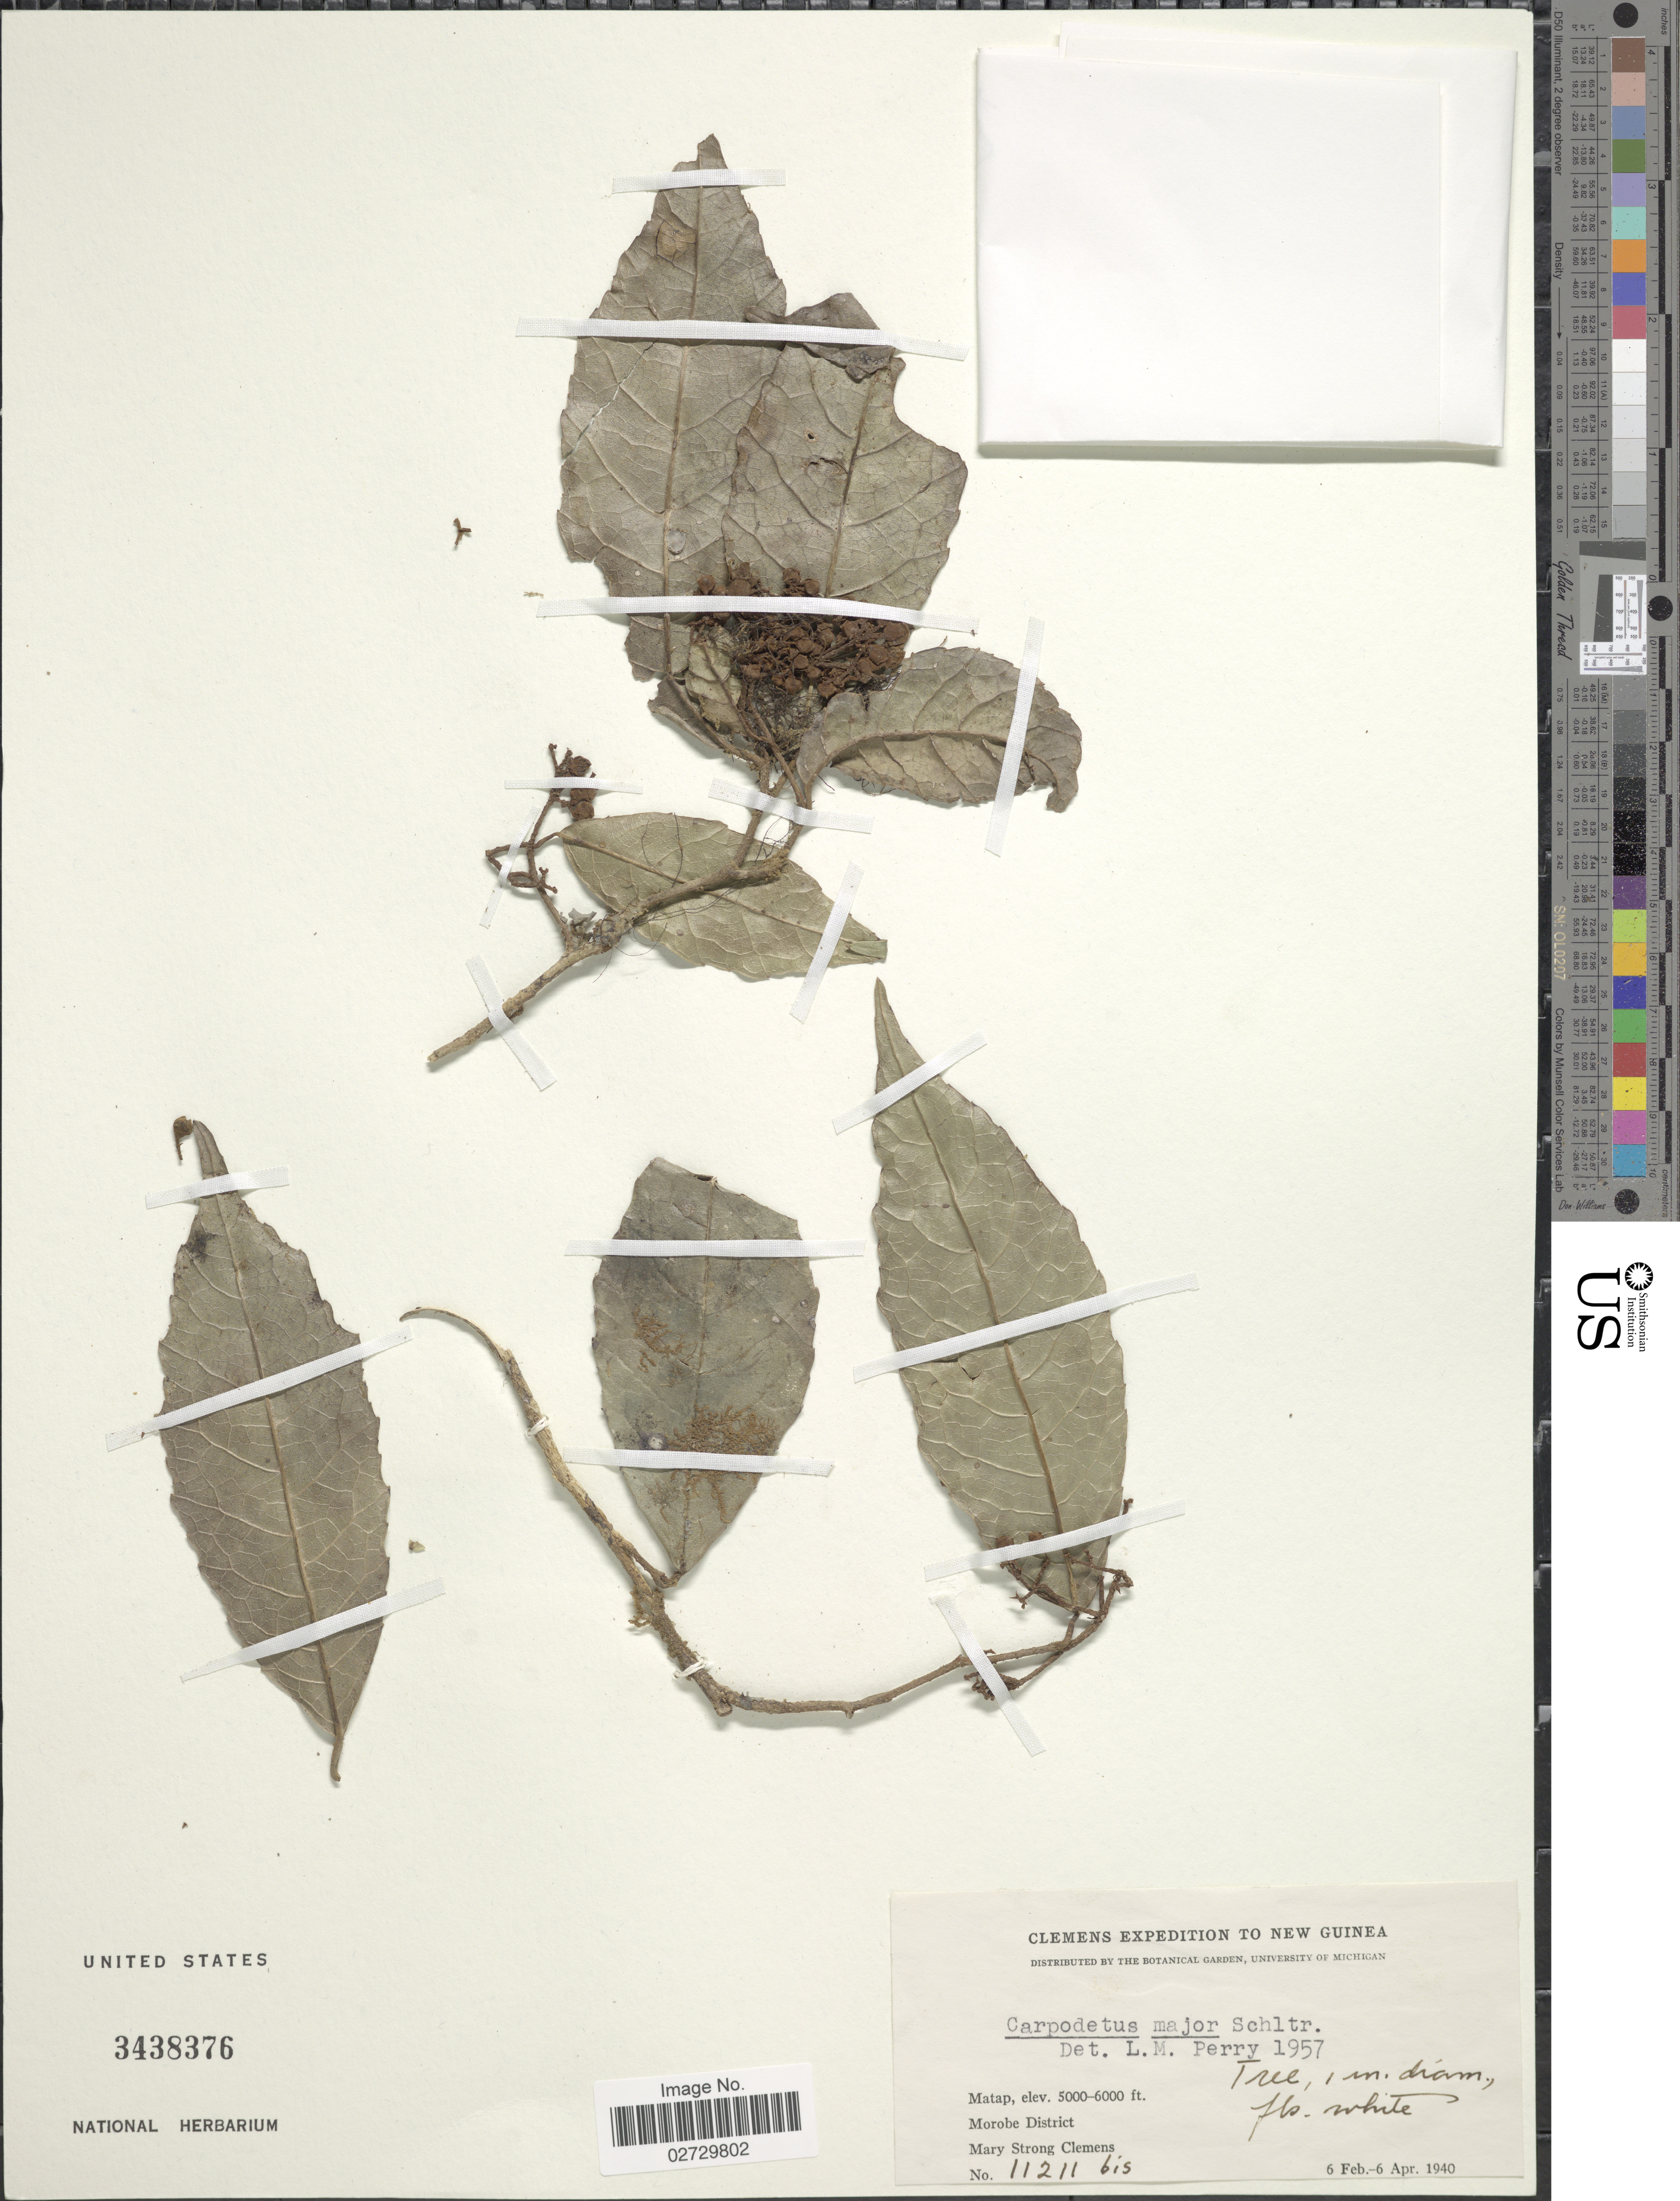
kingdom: Plantae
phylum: Tracheophyta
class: Magnoliopsida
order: Asterales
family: Rousseaceae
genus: Carpodetus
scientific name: Carpodetus major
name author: Schltr.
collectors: M. S. Clemens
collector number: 11211 bis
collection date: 1940-02-06/1940-04-06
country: Papua New Guinea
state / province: Morobe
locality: Matap, Morobe District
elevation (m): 1524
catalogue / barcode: US 3438376